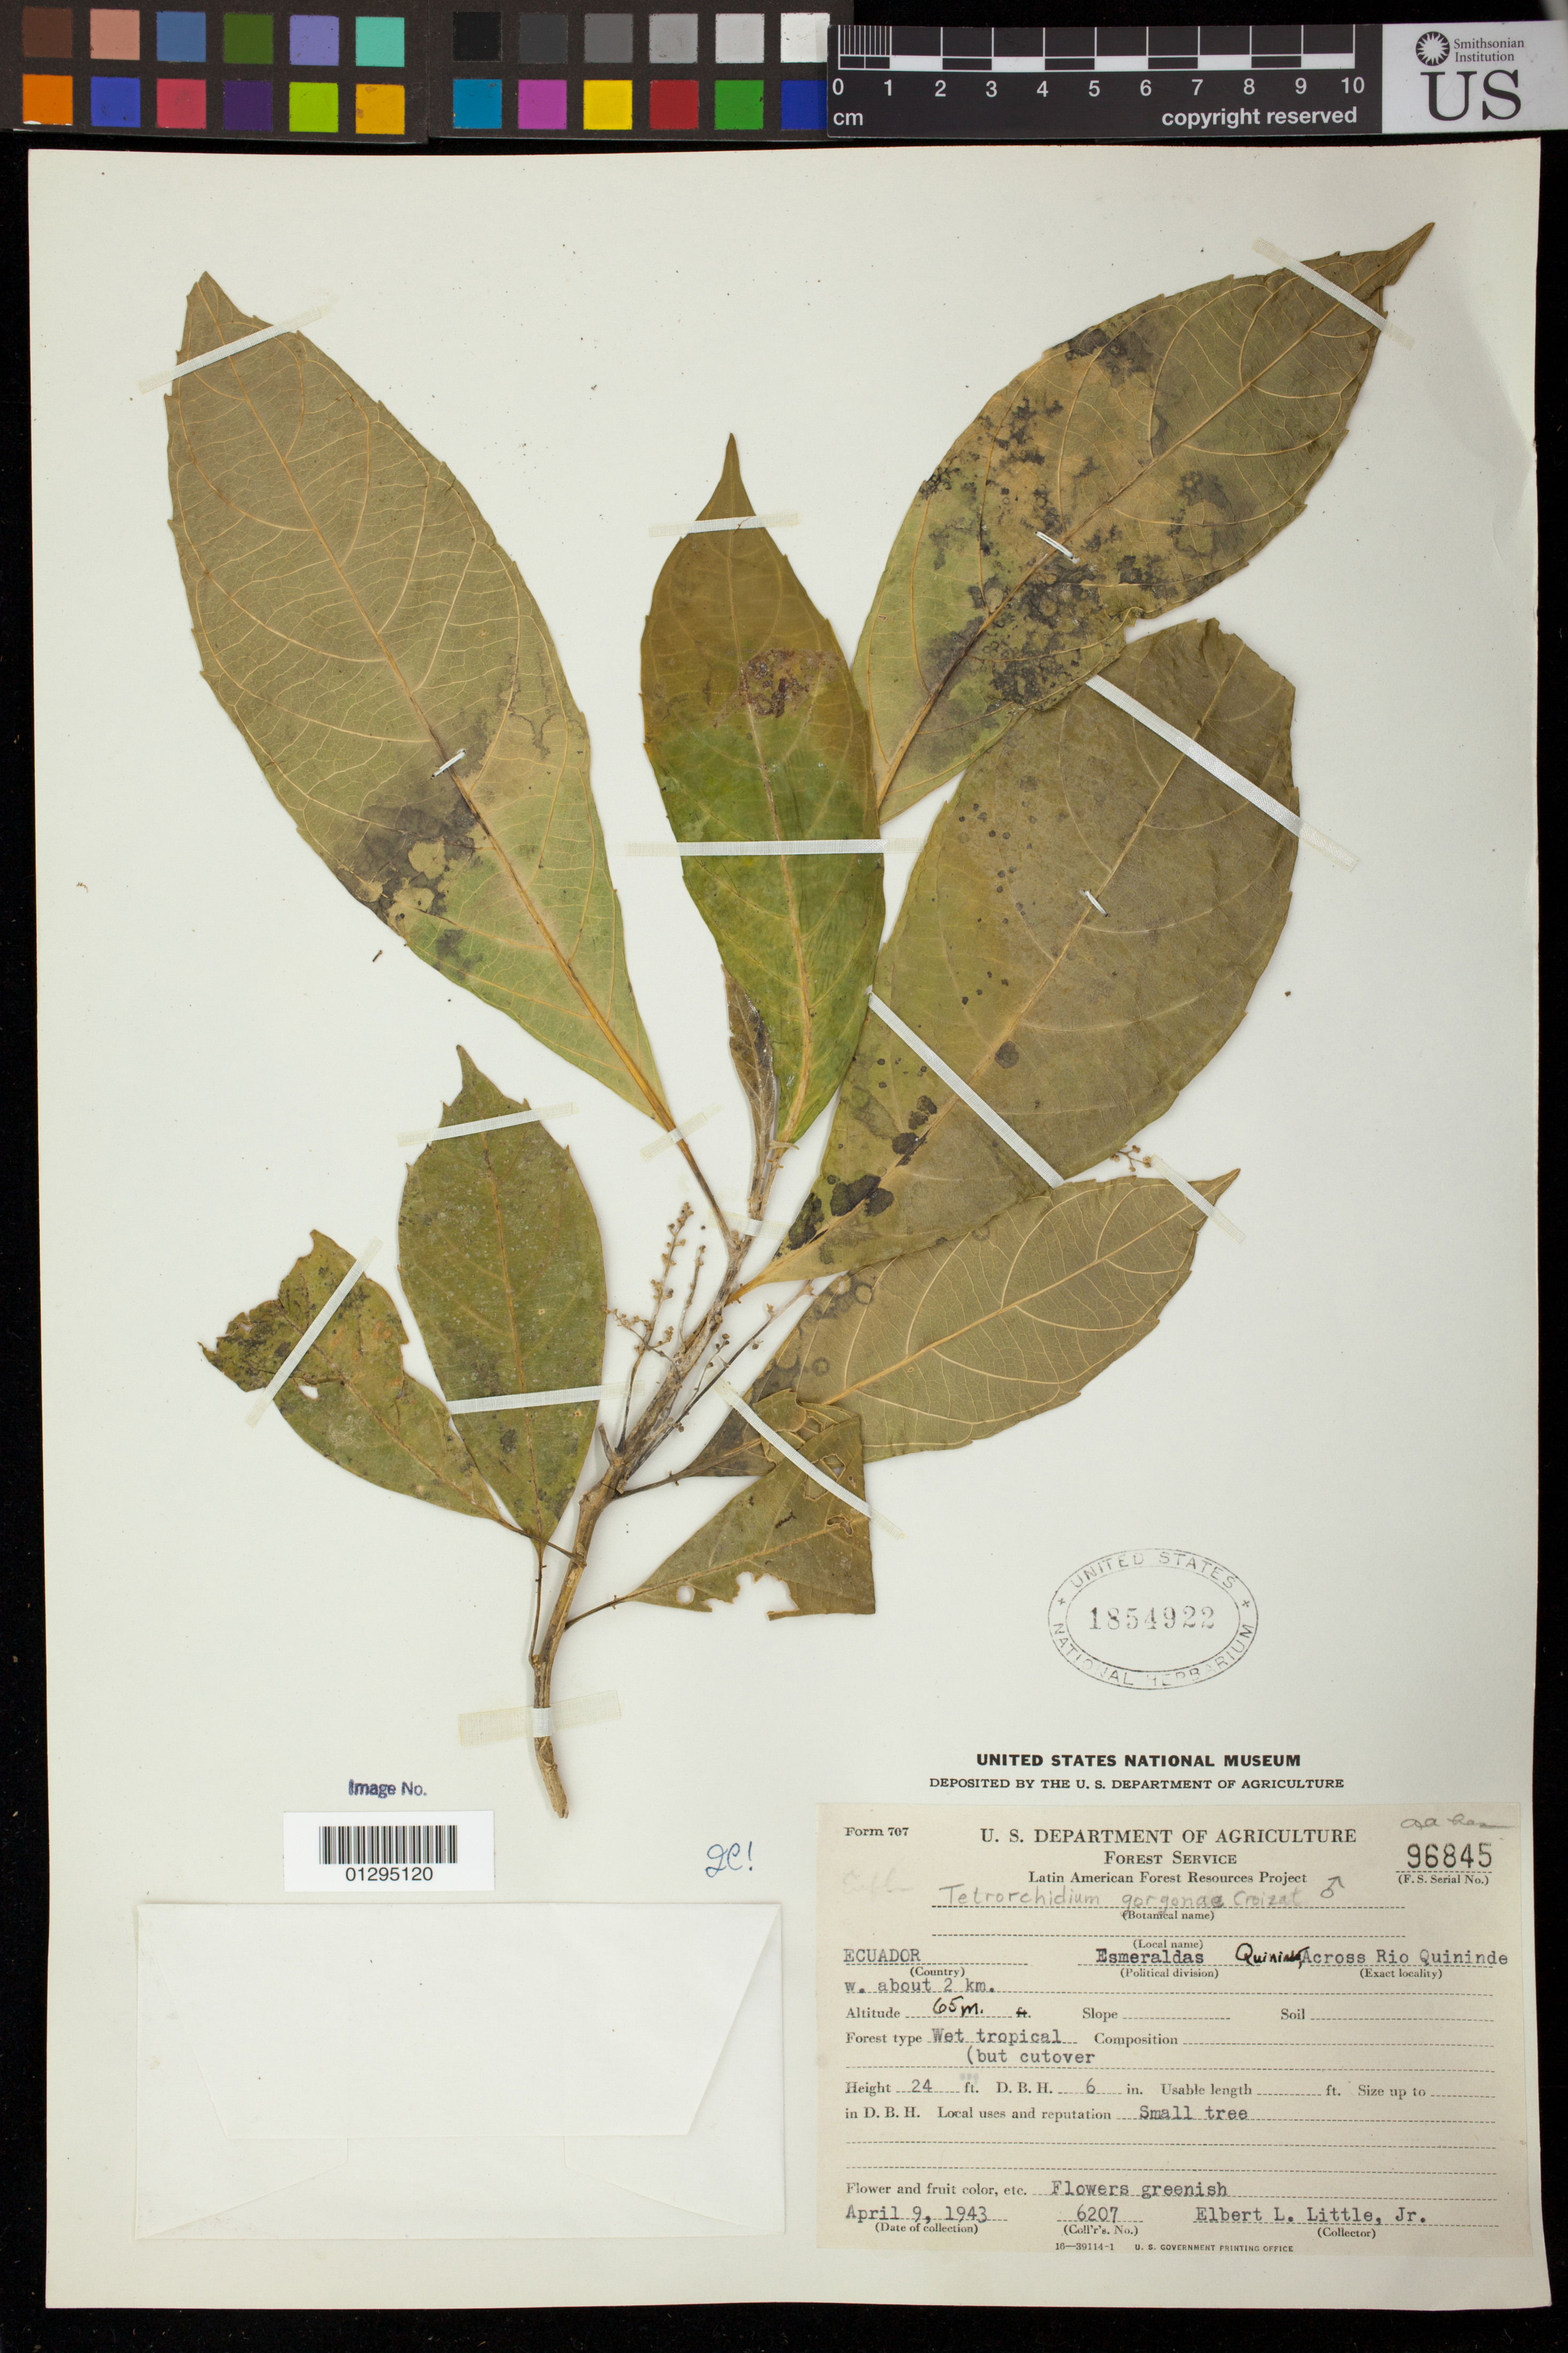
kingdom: Plantae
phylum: Tracheophyta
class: Magnoliopsida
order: Malpighiales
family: Euphorbiaceae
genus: Tetrorchidium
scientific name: Tetrorchidium gorgonae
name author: Croizat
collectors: E. L. Little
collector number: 6207 / F.S. 96845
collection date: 1943-04-09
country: Ecuador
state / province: Esmeraldas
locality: Quininde: Across Rio Quininde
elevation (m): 65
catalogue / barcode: US 1854922